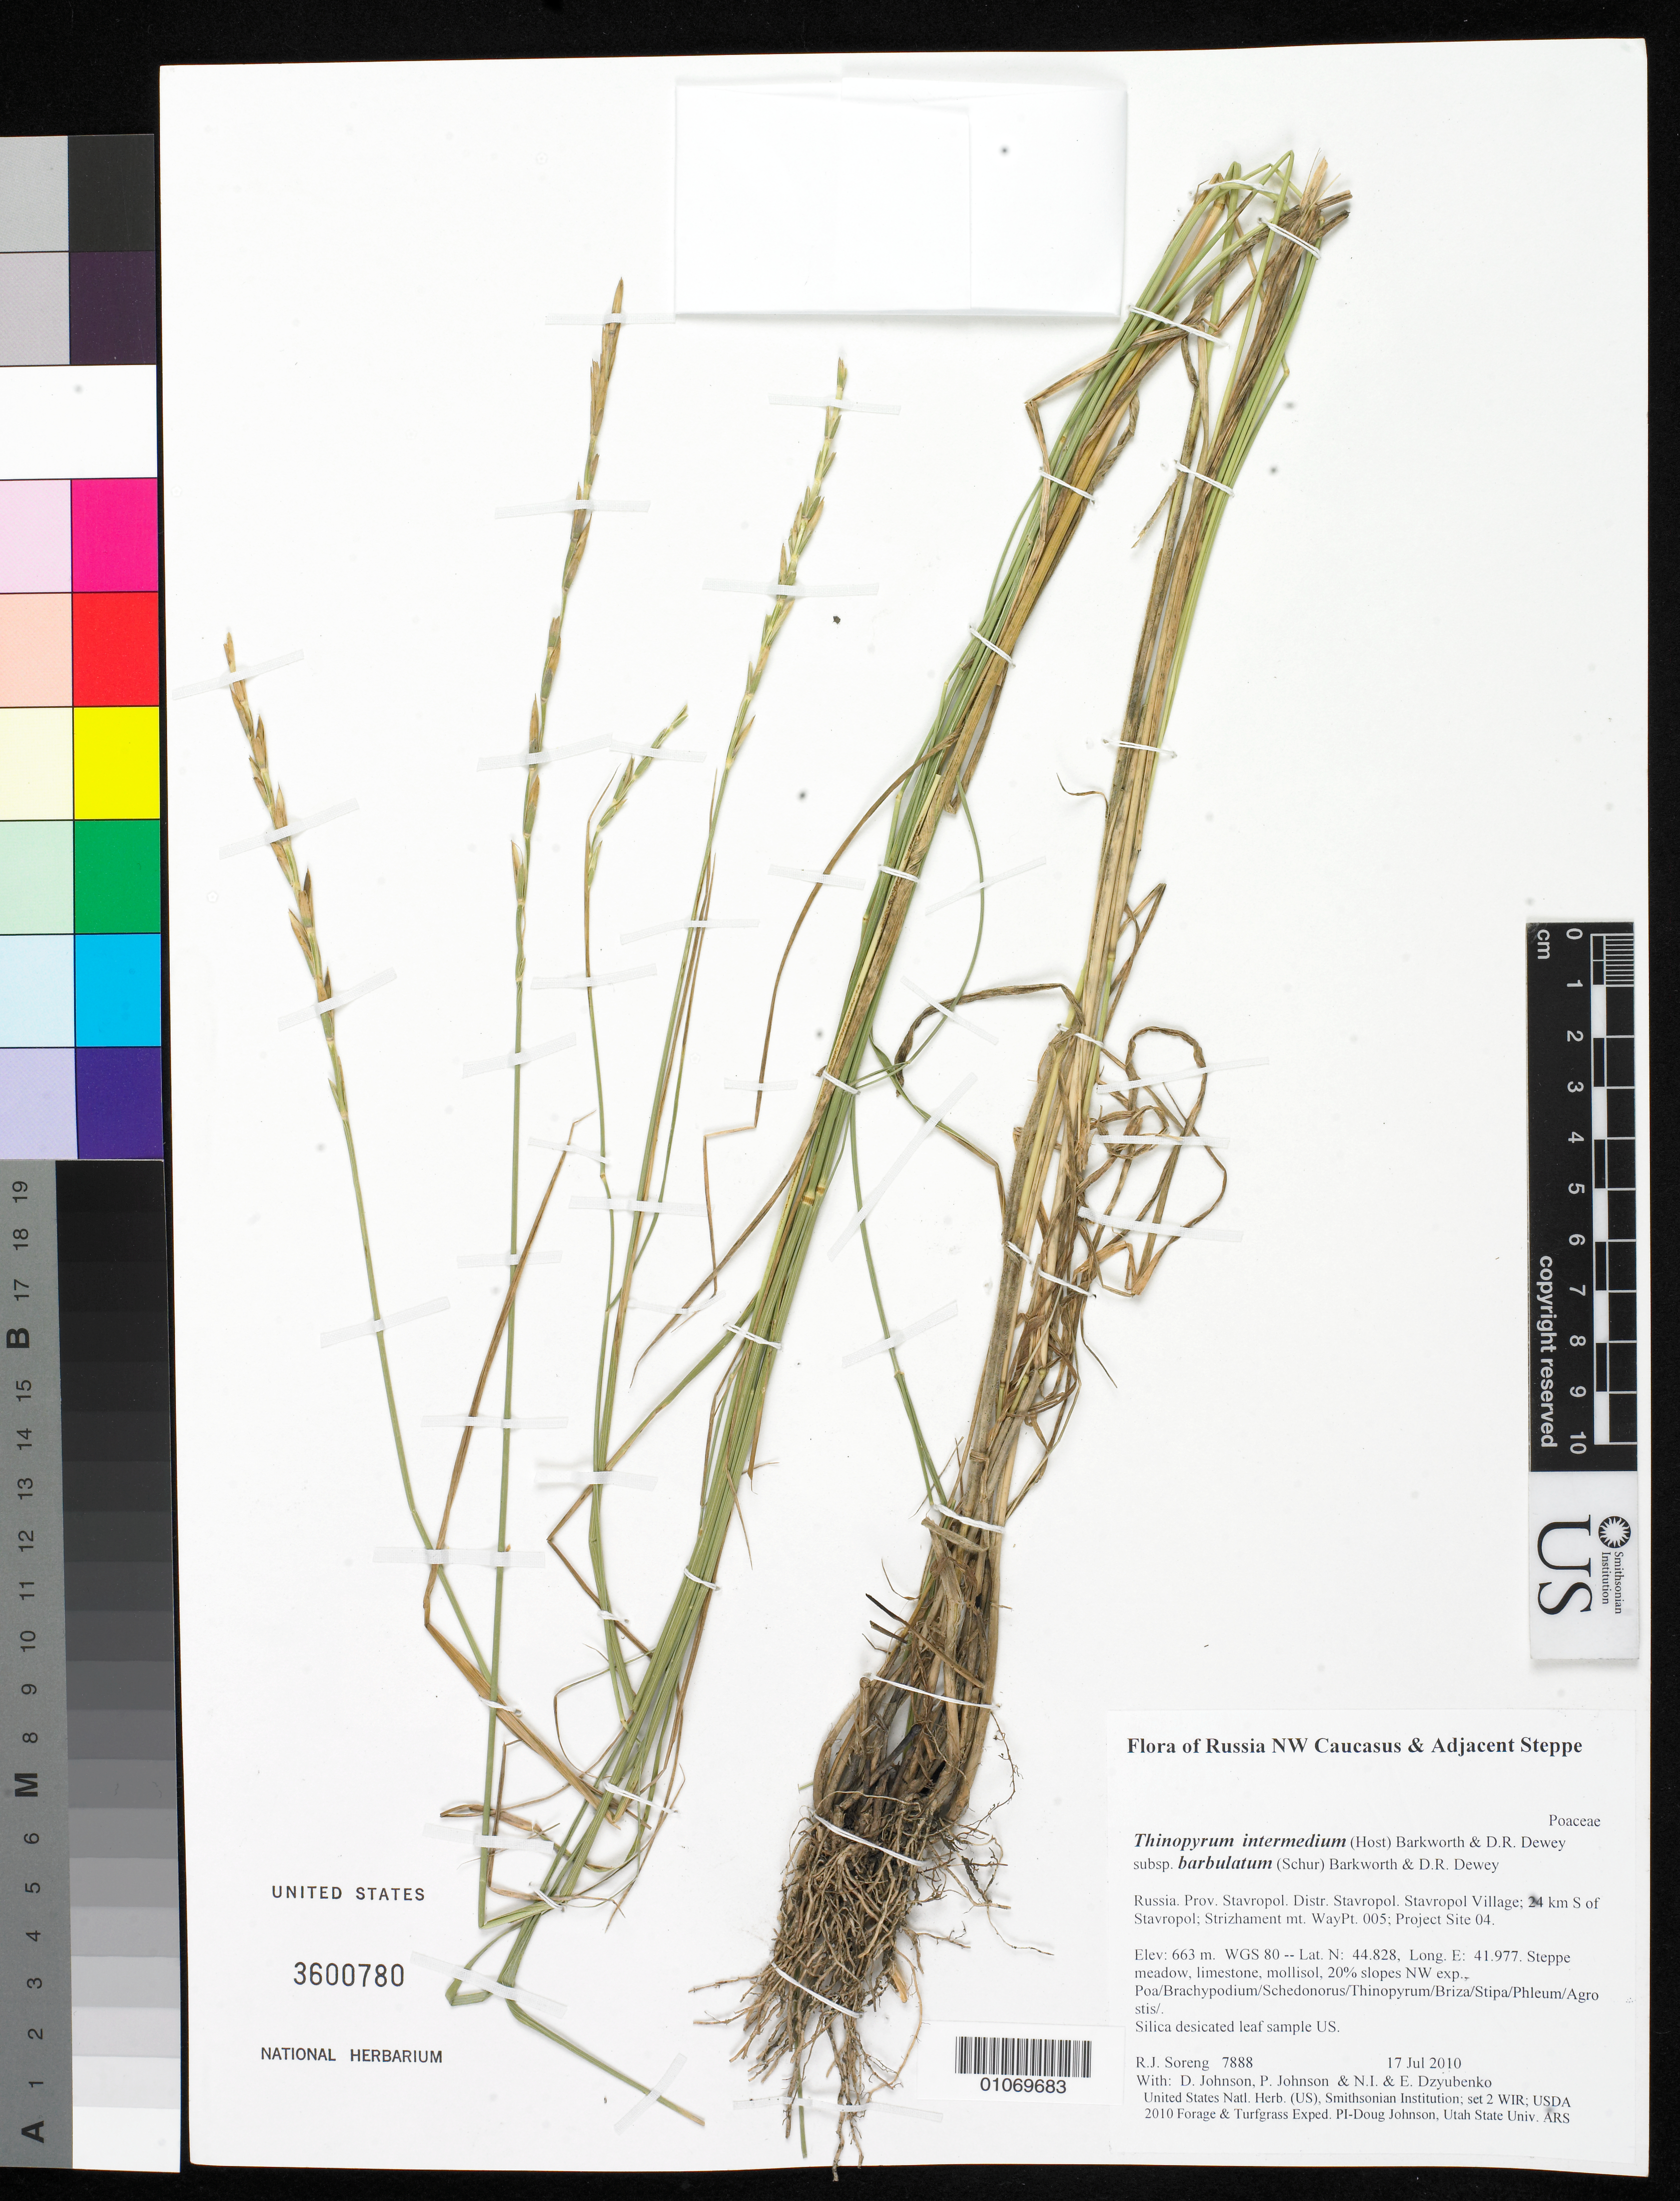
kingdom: Plantae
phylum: Tracheophyta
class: Liliopsida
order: Poales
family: Poaceae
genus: Thinopyrum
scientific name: Thinopyrum intermedium subsp. barbulatum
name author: (Schur) Barkworth & Dewey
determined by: Soreng, Robert J., Research Associate (BOT), Smithsonian Institution - National Museum of Natural History (UNITED STATES)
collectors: R. J. Soreng, D. Johnson, P. Johnson, N. Dzyubenko & E. Dzyubenko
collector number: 7888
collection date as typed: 17 Jul 2010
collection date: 2010-07-17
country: Russian Federation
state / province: Stavropol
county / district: Stavropol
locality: Stavropol Village; 24 km S of Stavropol; Strizhament mt.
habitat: Steppe meadow, limestone, mollisol, 20% slopes NW exp., Poa/Brachypodium/Schedonorus/Thinopyrum/Briza/Stipa/Phleum/Agrostis/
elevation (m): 663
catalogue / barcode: US 3600780